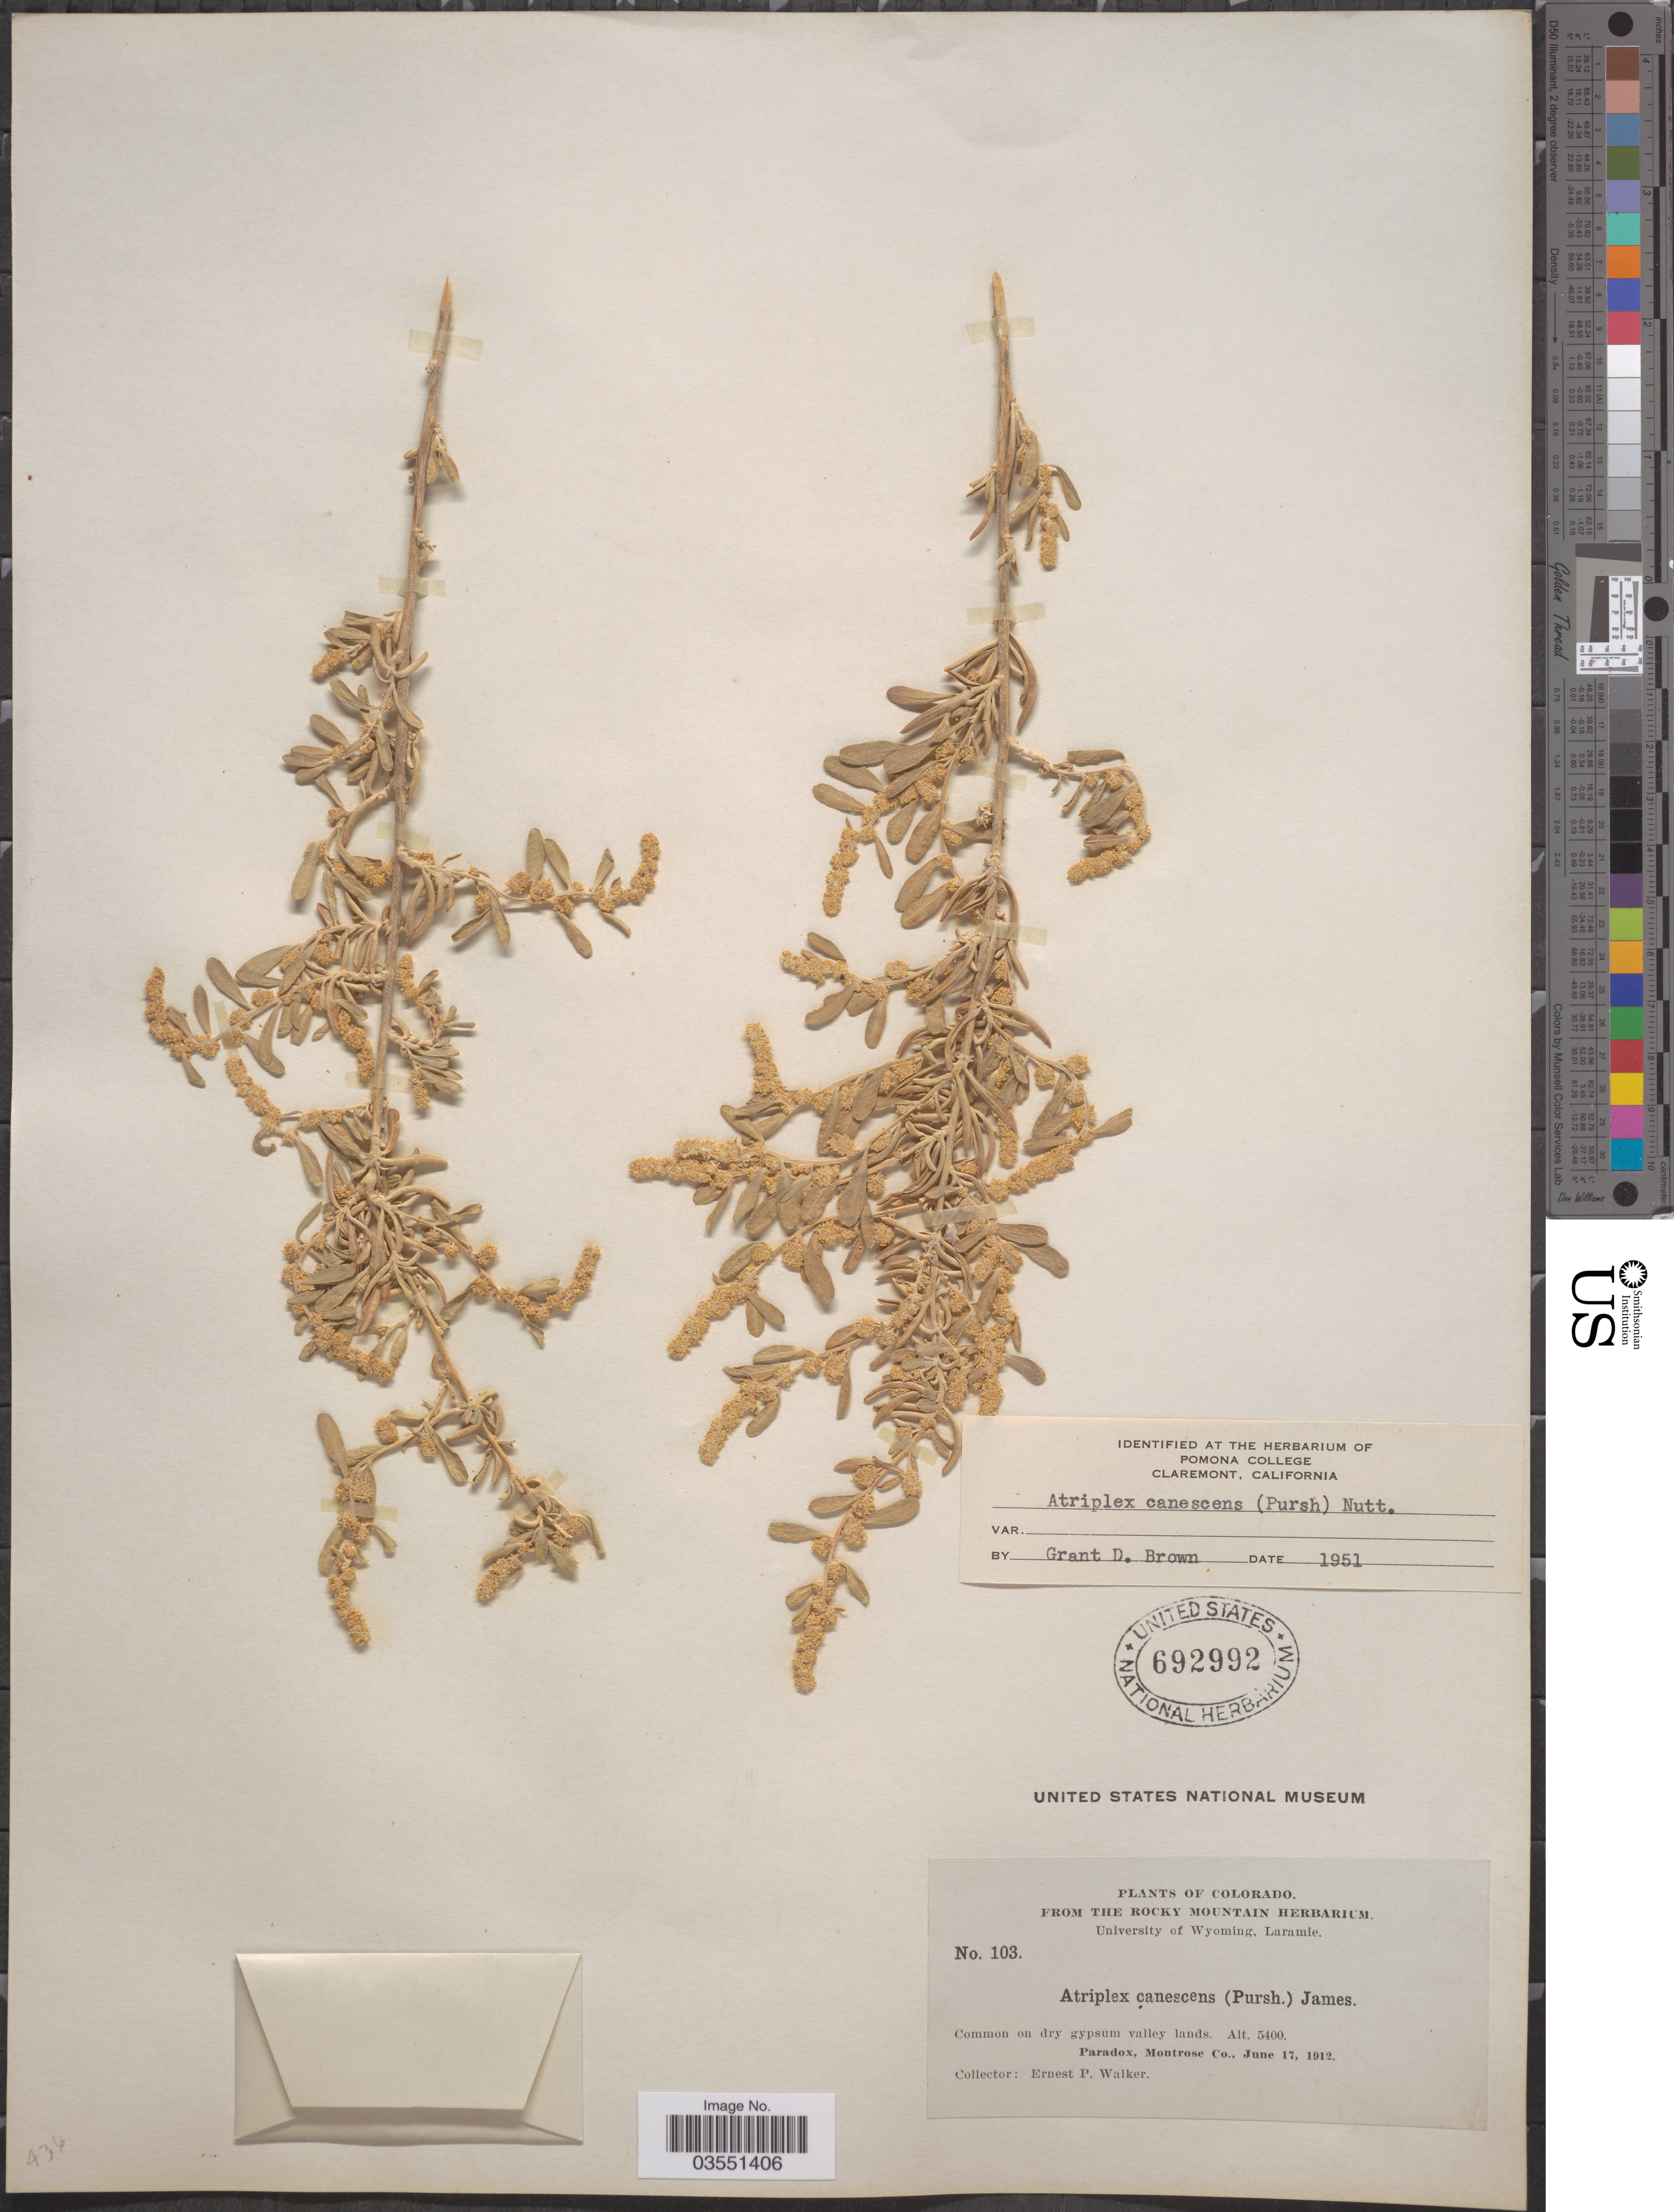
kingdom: Plantae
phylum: Tracheophyta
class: Magnoliopsida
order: Caryophyllales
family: Amaranthaceae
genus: Atriplex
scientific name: Atriplex canescens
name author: (Pursh) Nutt.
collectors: E. P. Walker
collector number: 103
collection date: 1912-06-17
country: United States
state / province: Colorado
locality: Common on dry gypsum valley lands. Paradox, Montrose Co.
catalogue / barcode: US 692992